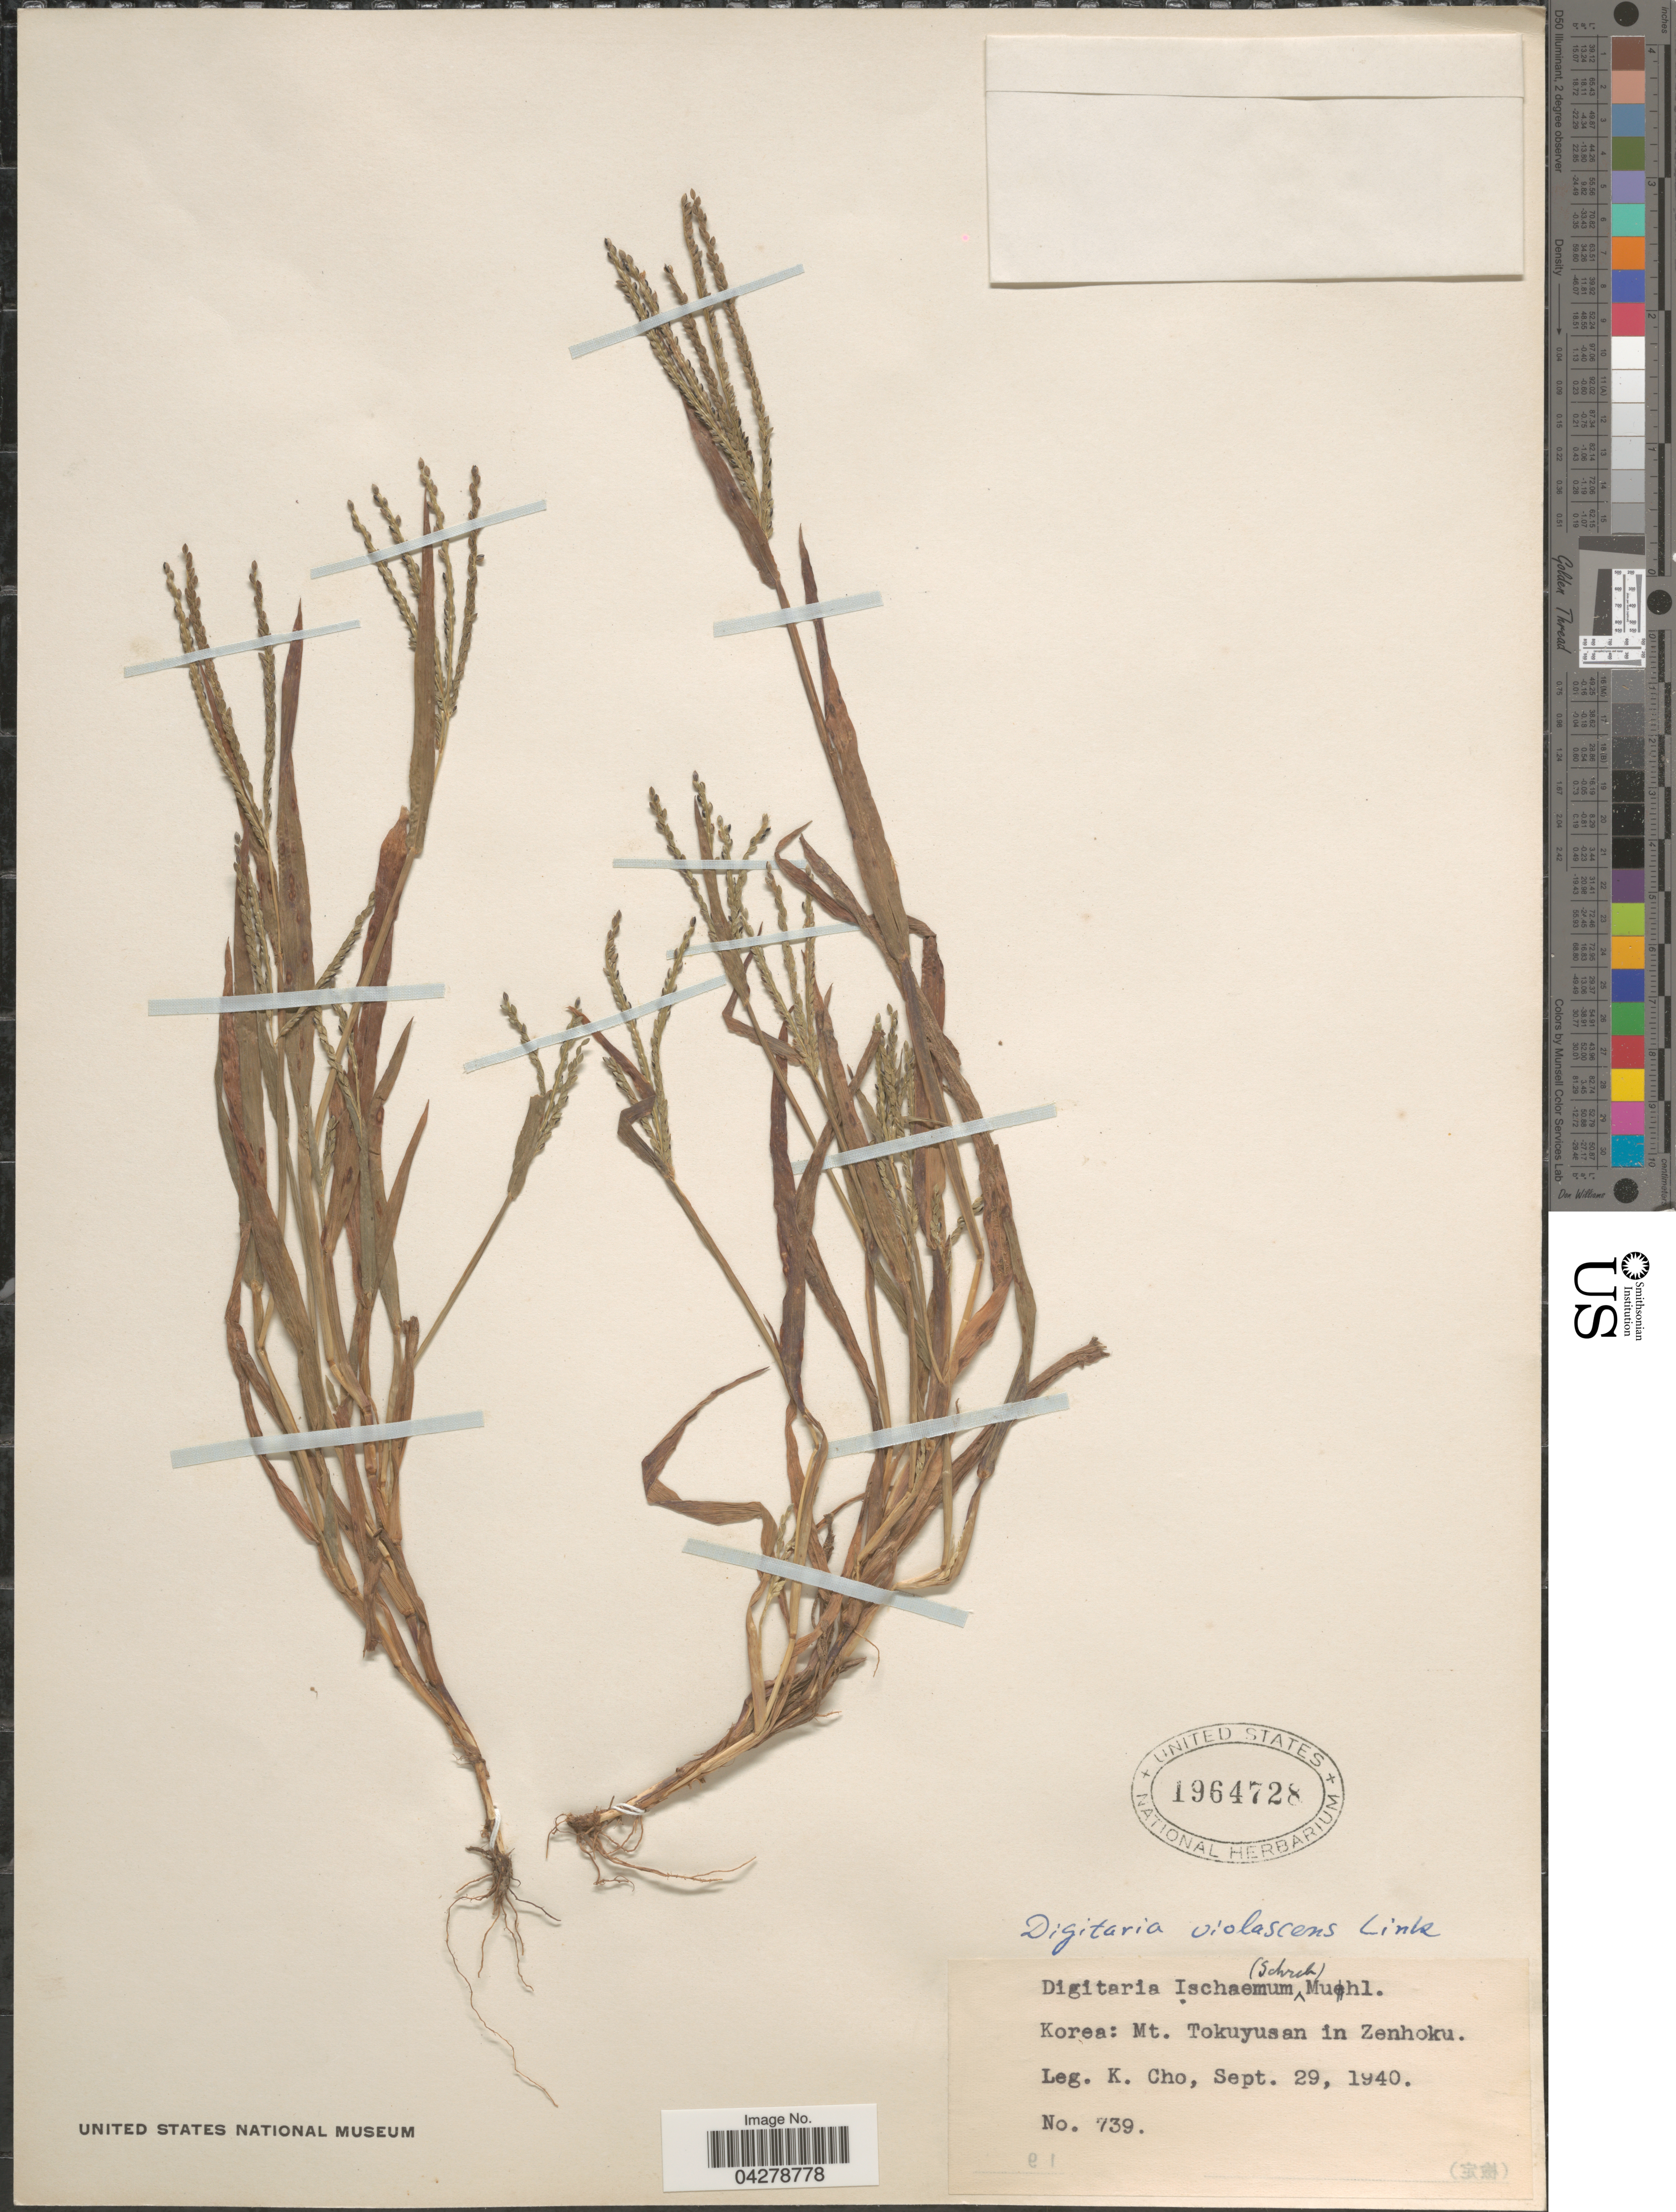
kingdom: Plantae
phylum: Tracheophyta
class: Liliopsida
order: Poales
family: Poaceae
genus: Digitaria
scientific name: Digitaria violascens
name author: Link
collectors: K. Chô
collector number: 739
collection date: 1940-09-29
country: North Korea / South Korea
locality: Mt. Tokuyusan in Zenhoku.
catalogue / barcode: US 1964728